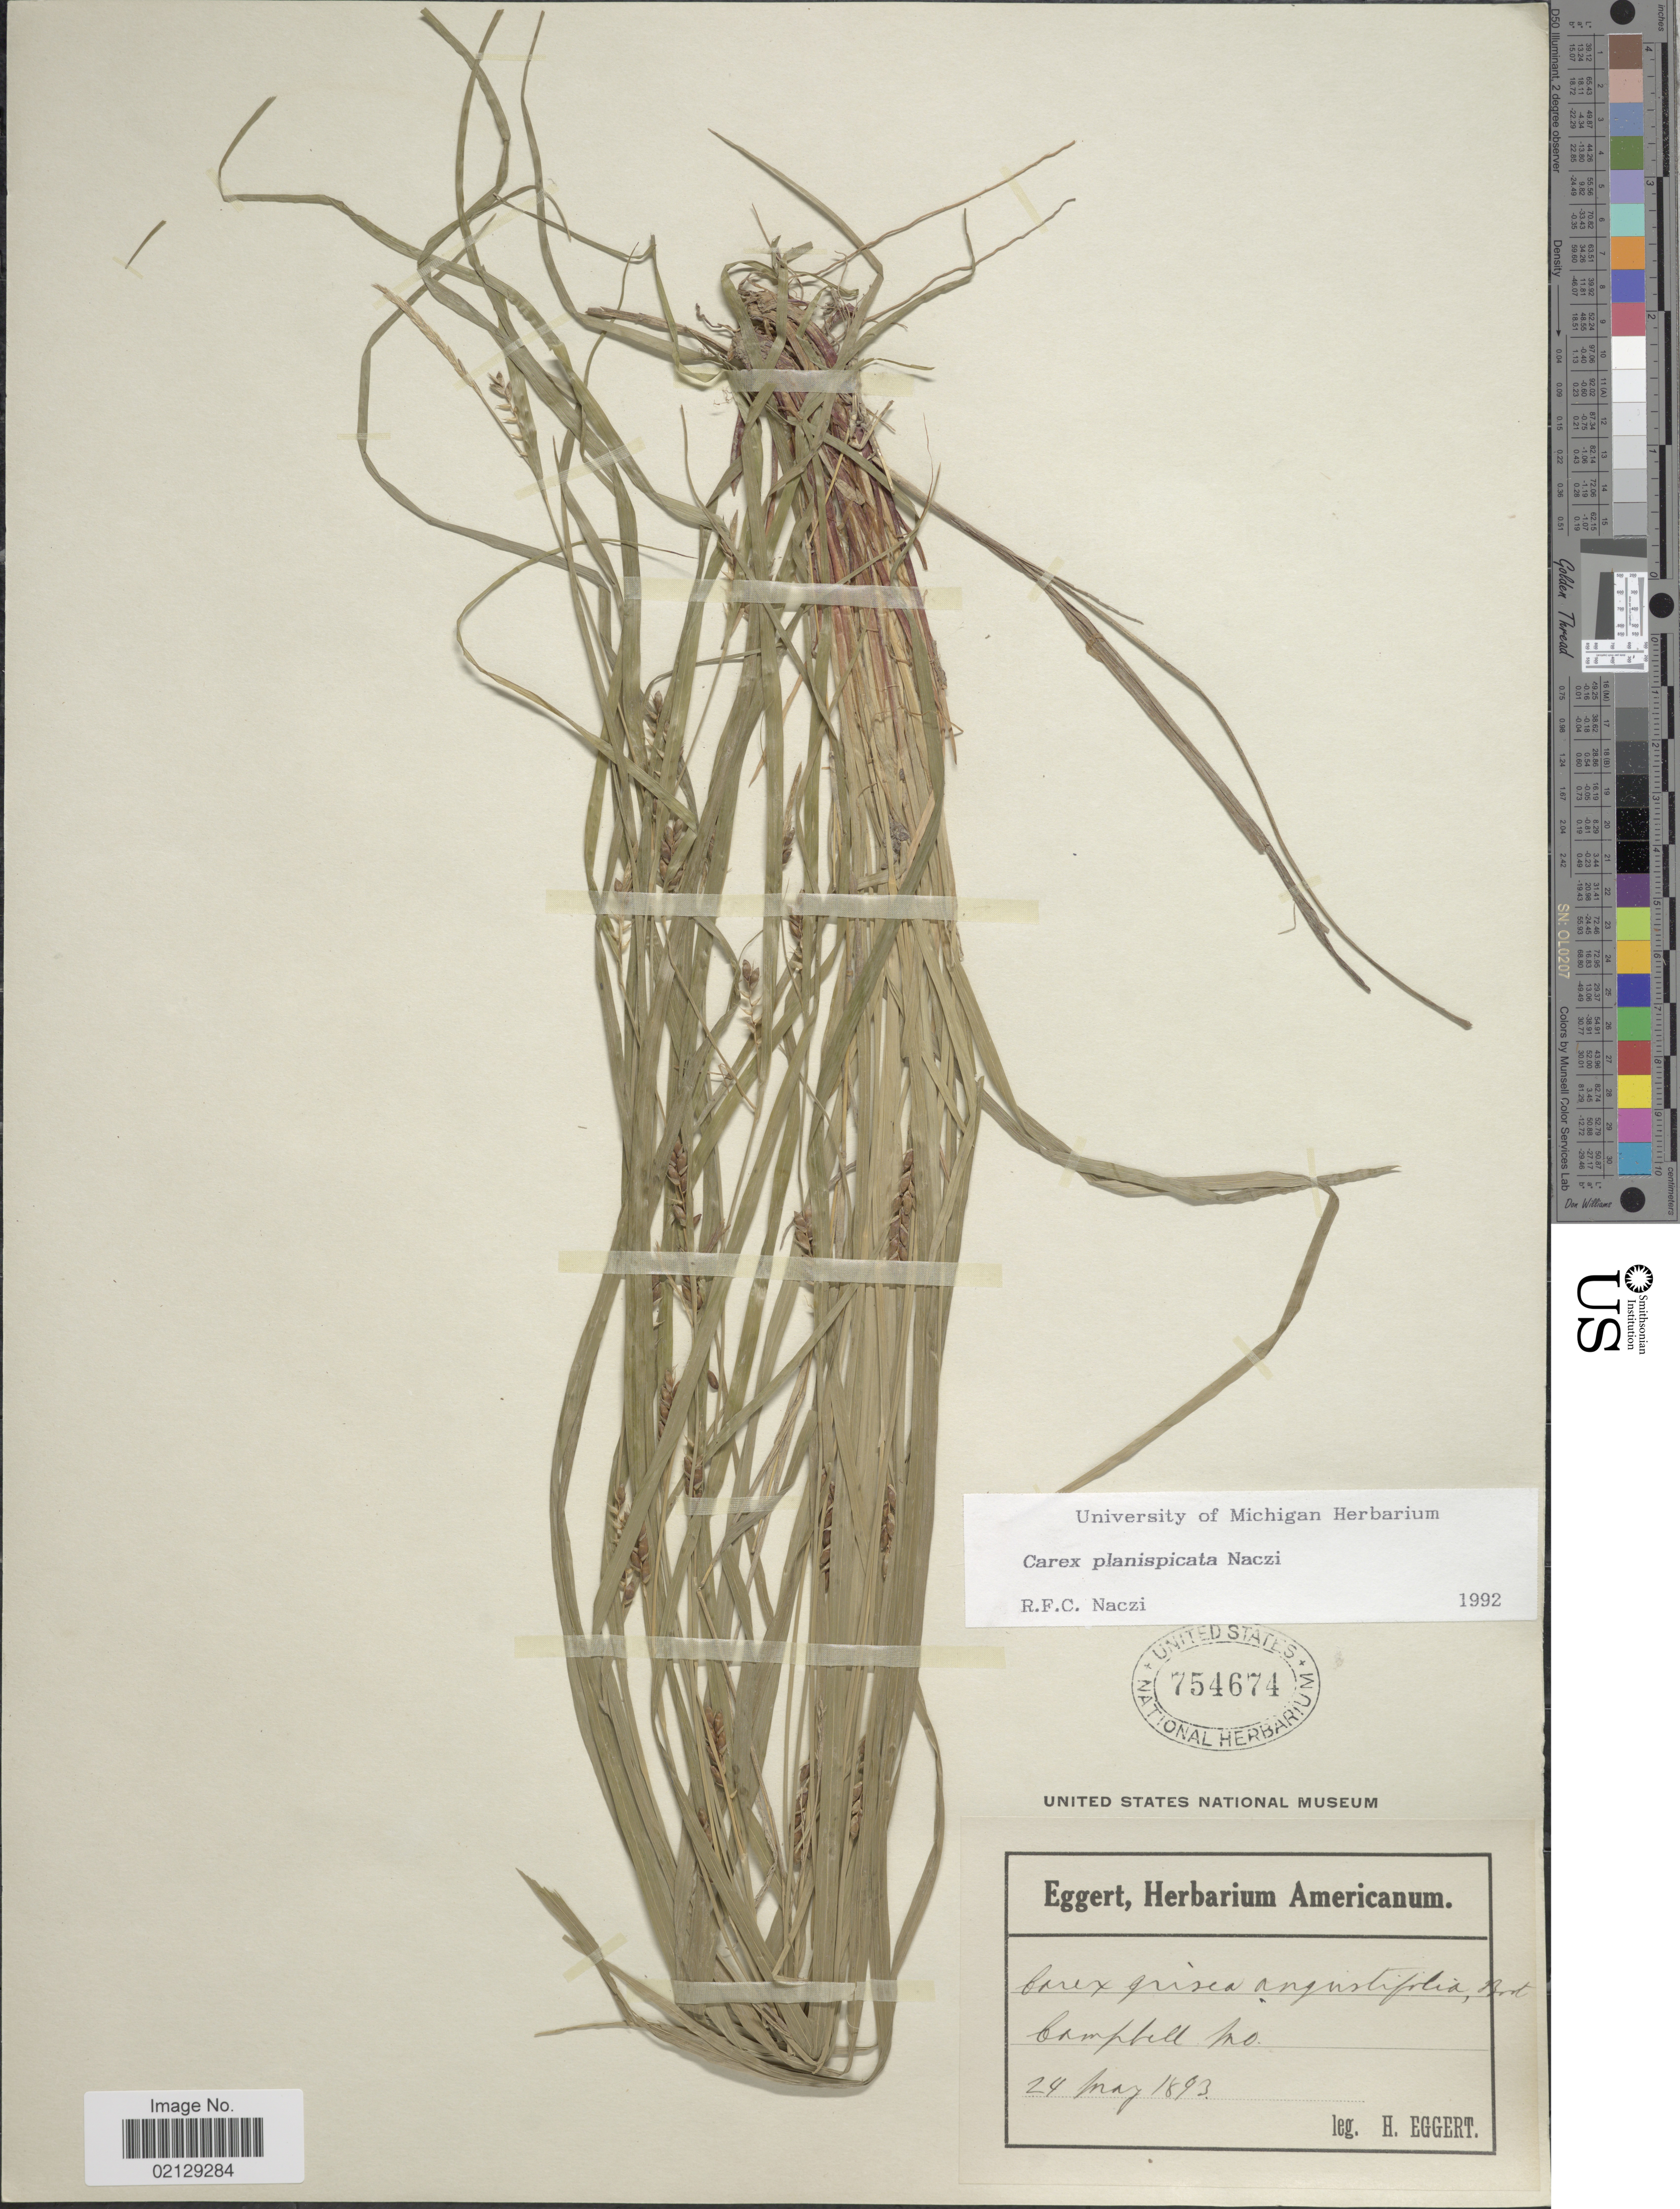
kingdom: Plantae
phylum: Tracheophyta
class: Liliopsida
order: Poales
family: Cyperaceae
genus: Carex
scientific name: Carex planispicata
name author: Naczi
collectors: H. Eggert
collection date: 1893-05-24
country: United States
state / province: Missouri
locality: Campbell, Mo.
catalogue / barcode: US 754674